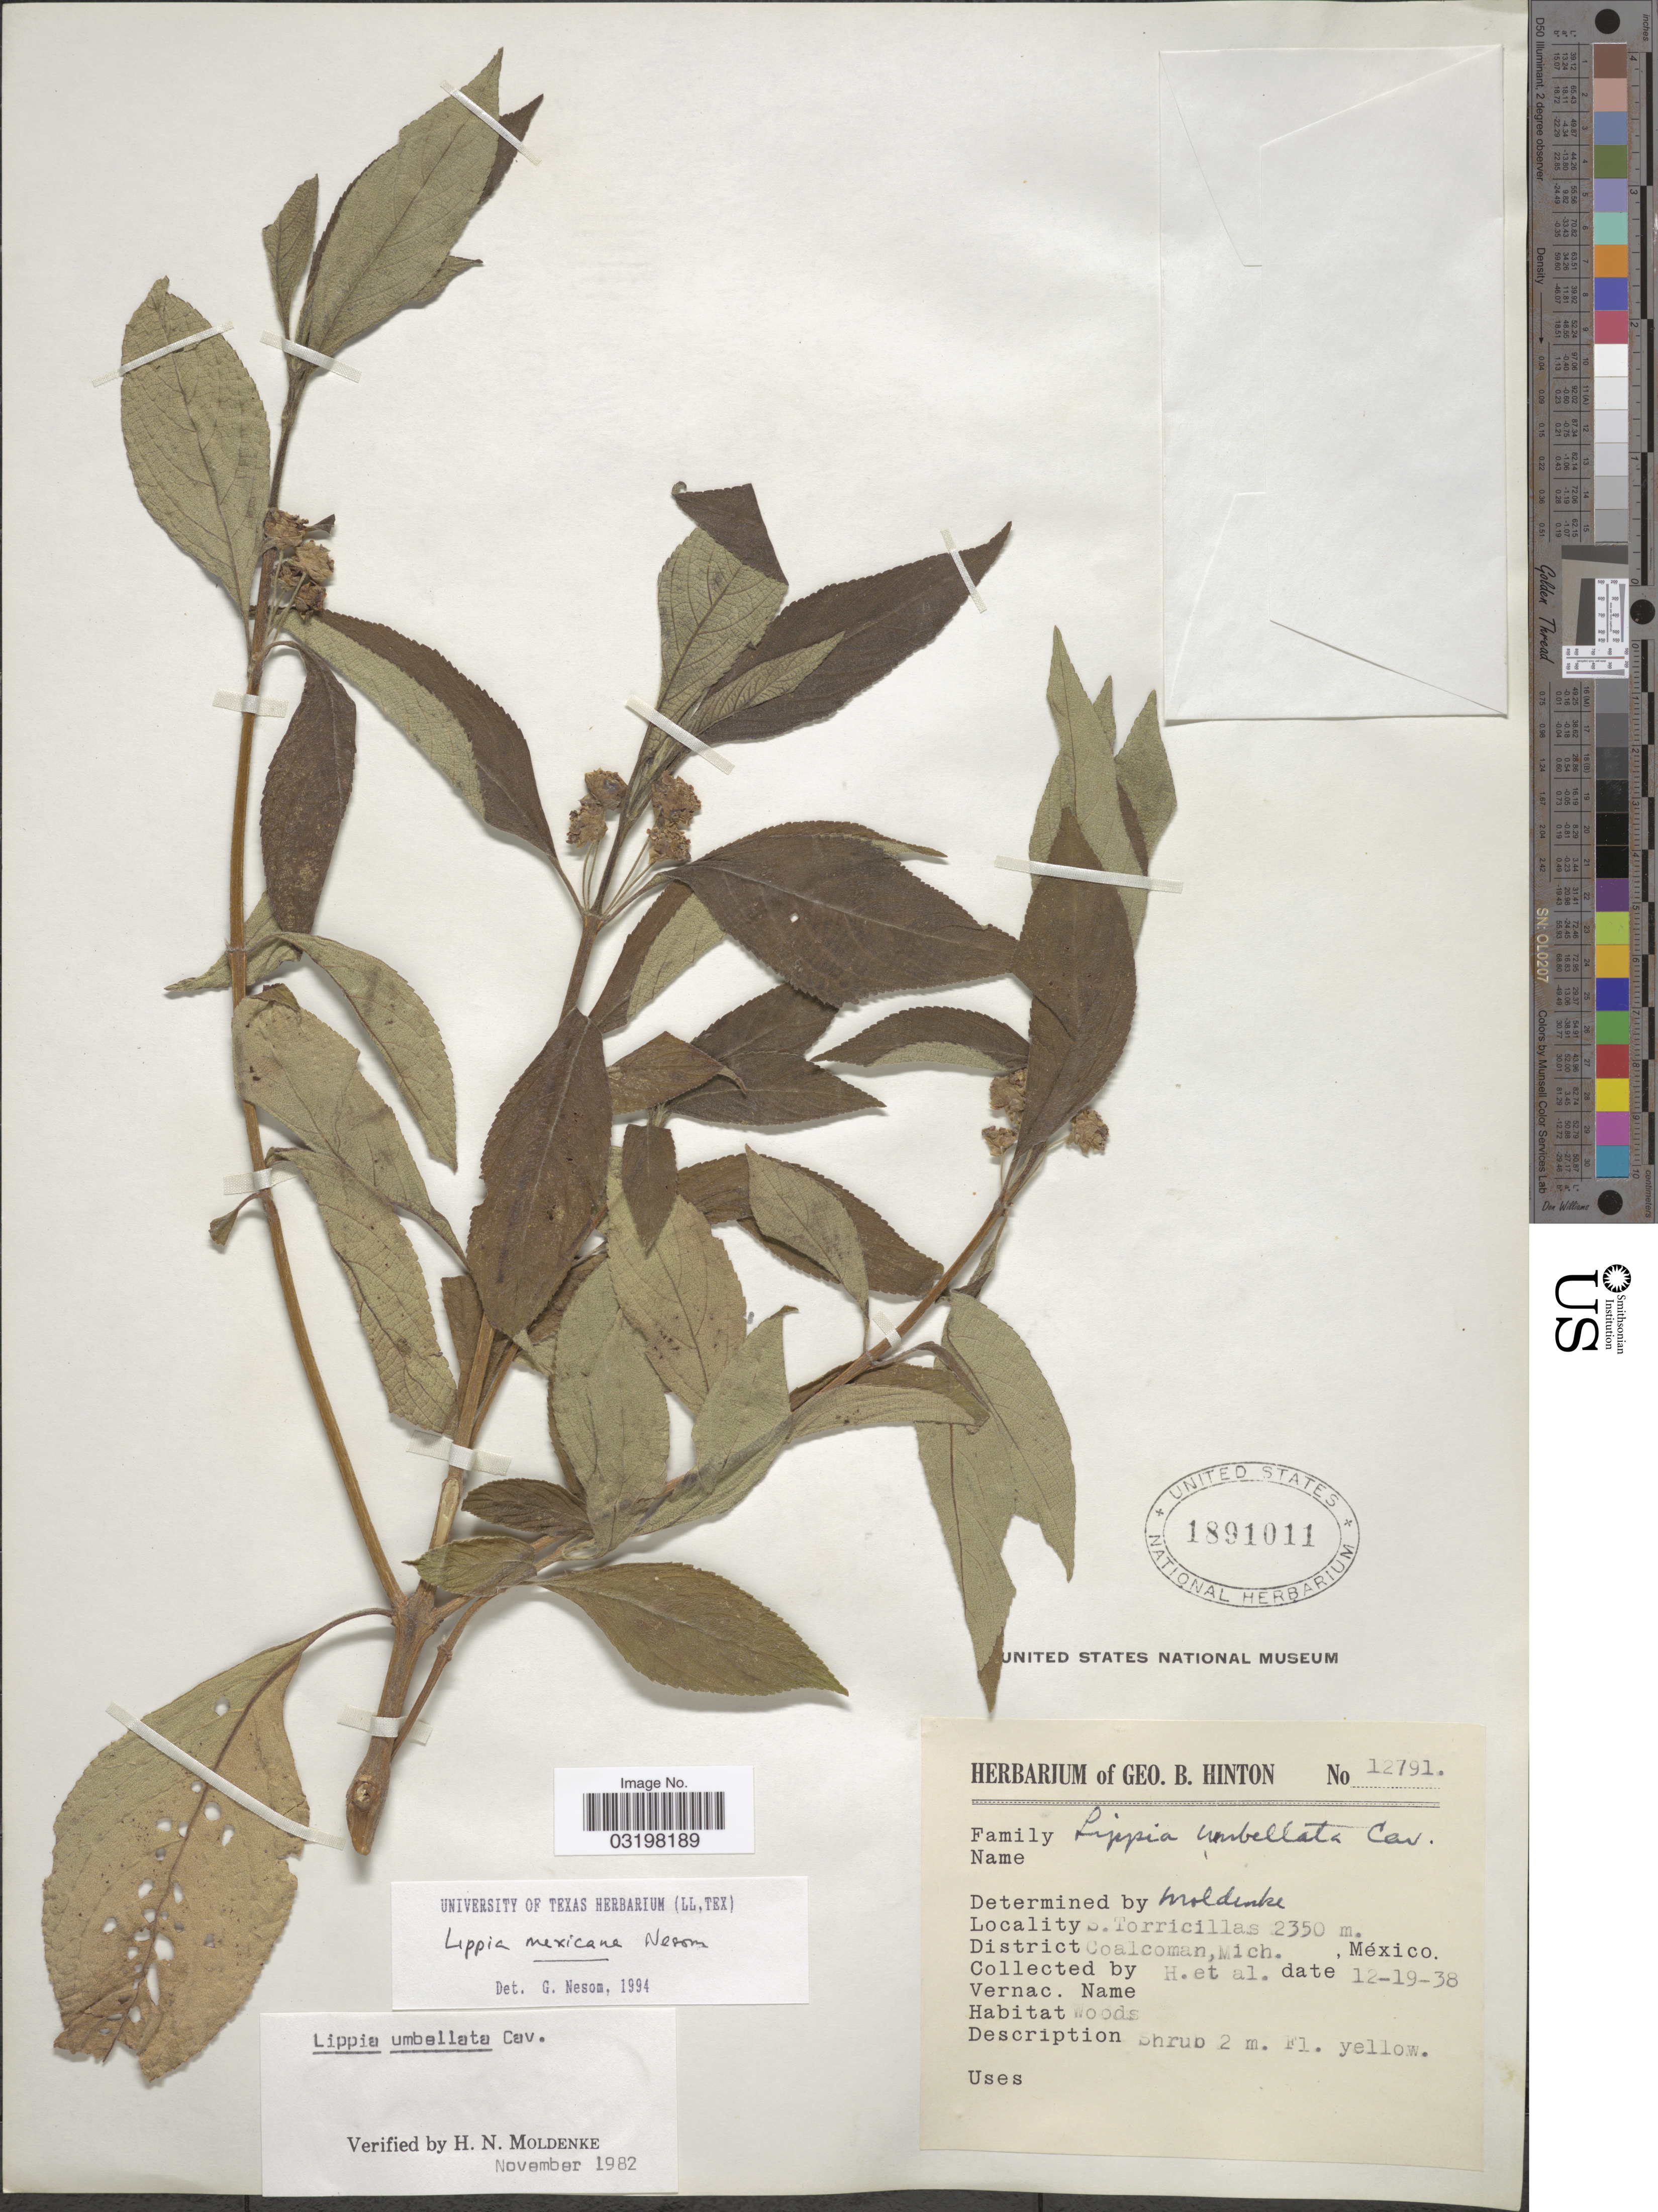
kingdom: Plantae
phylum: Tracheophyta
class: Magnoliopsida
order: Lamiales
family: Verbenaceae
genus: Lippia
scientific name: Lippia mexicana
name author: G.L. Nesom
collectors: G. B. Hinton & et al.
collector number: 12791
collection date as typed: Transcribed d/m/y: 19/12/38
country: Mexico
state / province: Michoacán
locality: S. Torricillas. District Coalcoman, Mich. Woods.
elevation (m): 2350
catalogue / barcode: US 1891011